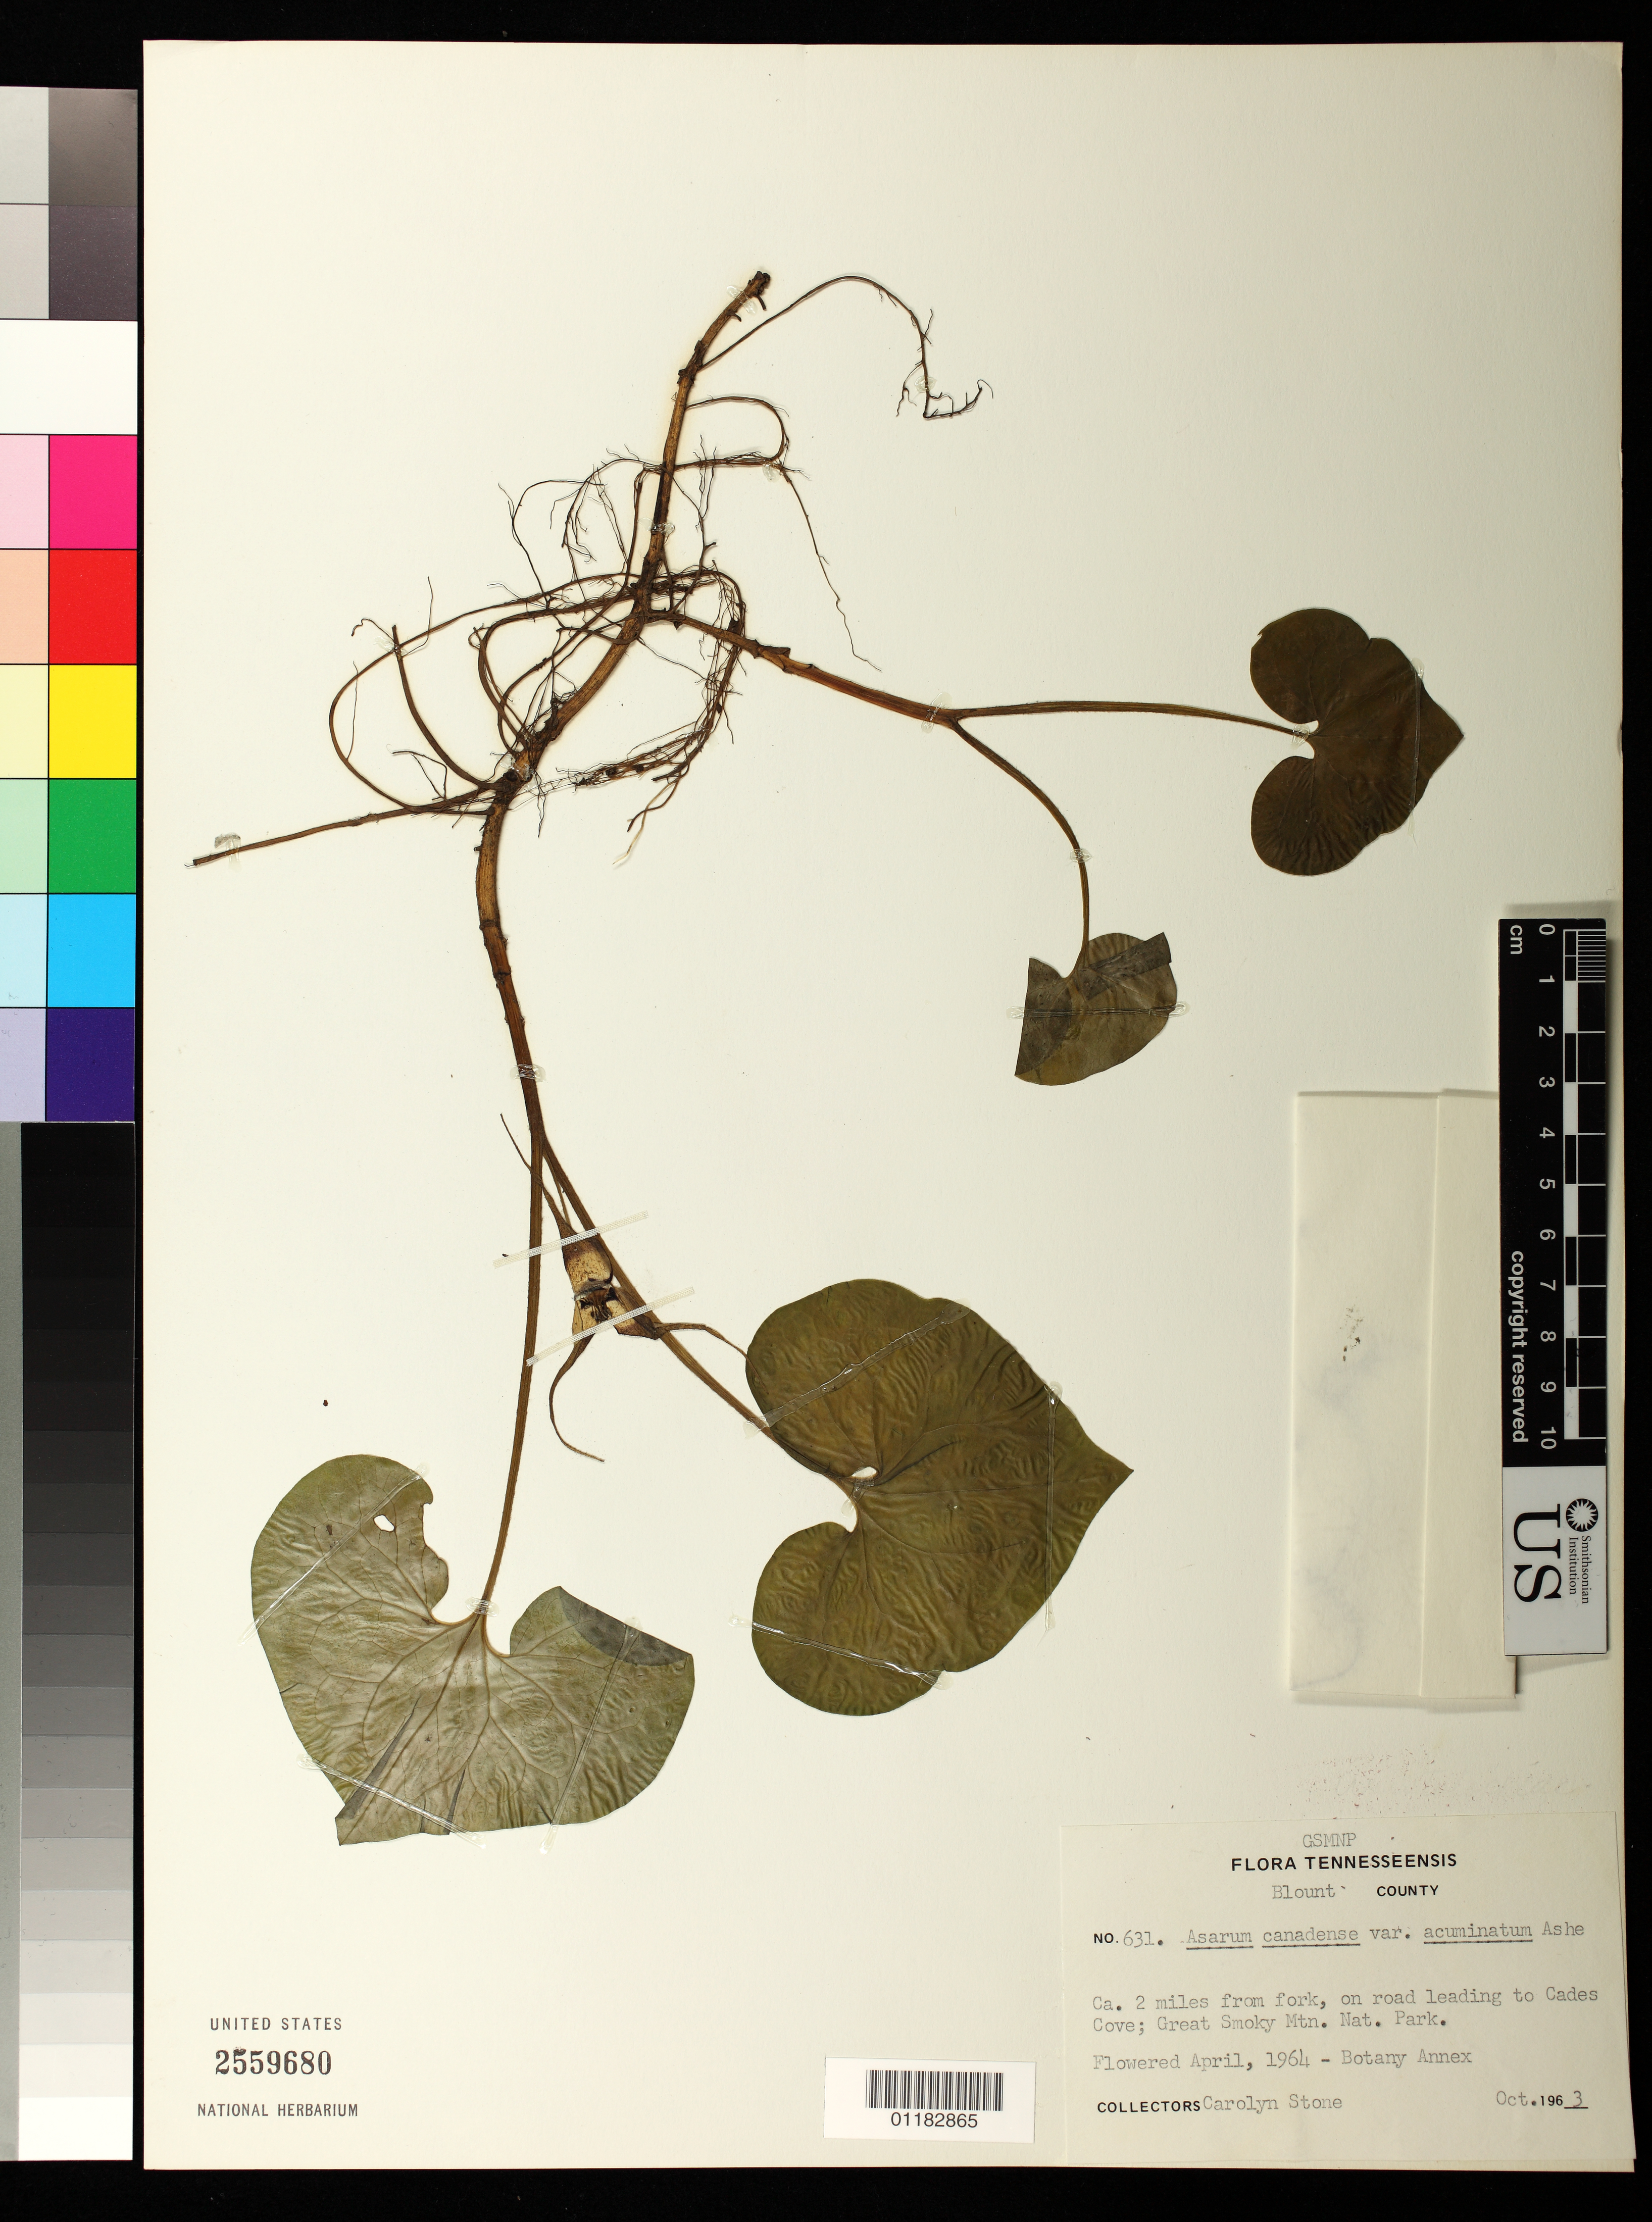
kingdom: Plantae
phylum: Tracheophyta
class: Magnoliopsida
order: Piperales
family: Aristolochiaceae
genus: Asarum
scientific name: Asarum canadense var. acuminatum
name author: Ashe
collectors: C. Stone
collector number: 631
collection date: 1963-10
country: United States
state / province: Tennessee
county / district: Blount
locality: Approx. 2 miles from fork, on road leading to Cades Cove; Great Smoky Mountains National Park, Blount County.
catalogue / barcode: US 2559680